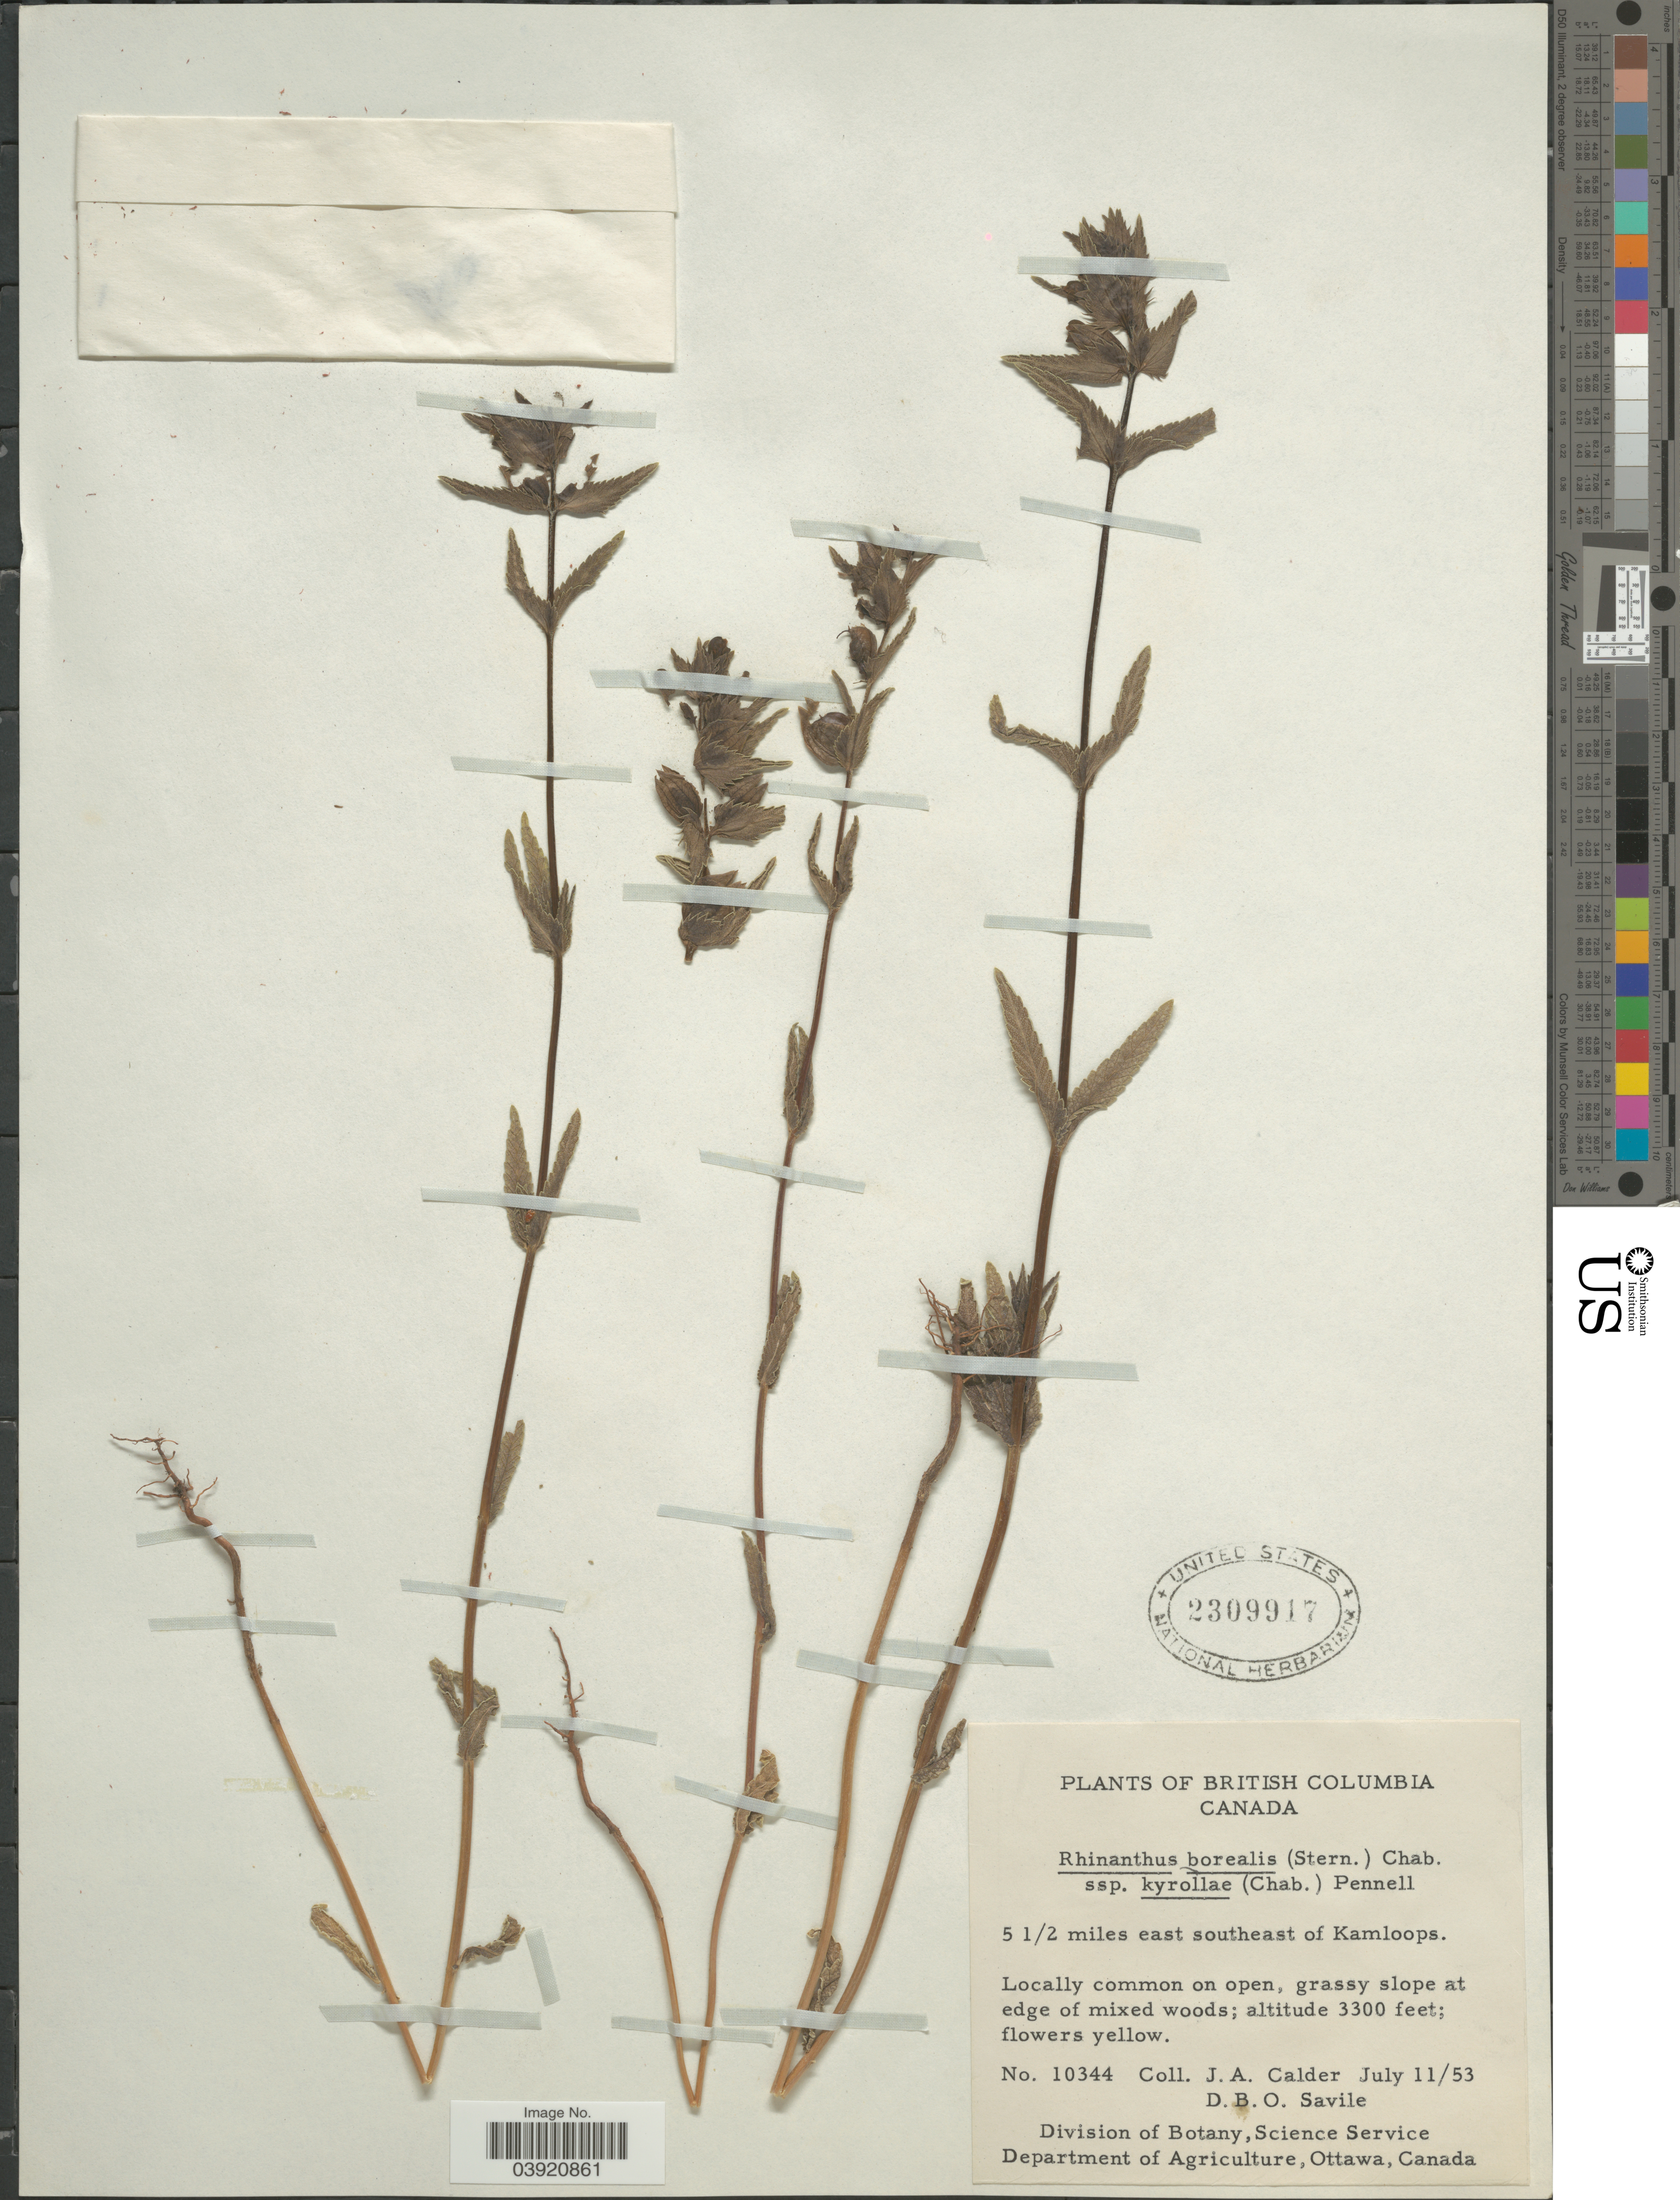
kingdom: Plantae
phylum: Tracheophyta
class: Magnoliopsida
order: Lamiales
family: Orobanchaceae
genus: Rhinanthus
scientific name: Rhinanthus borealis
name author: (Sterneck) Chabert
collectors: J. A. Calder & D. Savile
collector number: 10344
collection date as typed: Transcribed d/m/y: 11/7/53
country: Canada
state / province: British Columbia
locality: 5½ miles east southeast of Kamloops.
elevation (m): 1006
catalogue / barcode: US 2309917